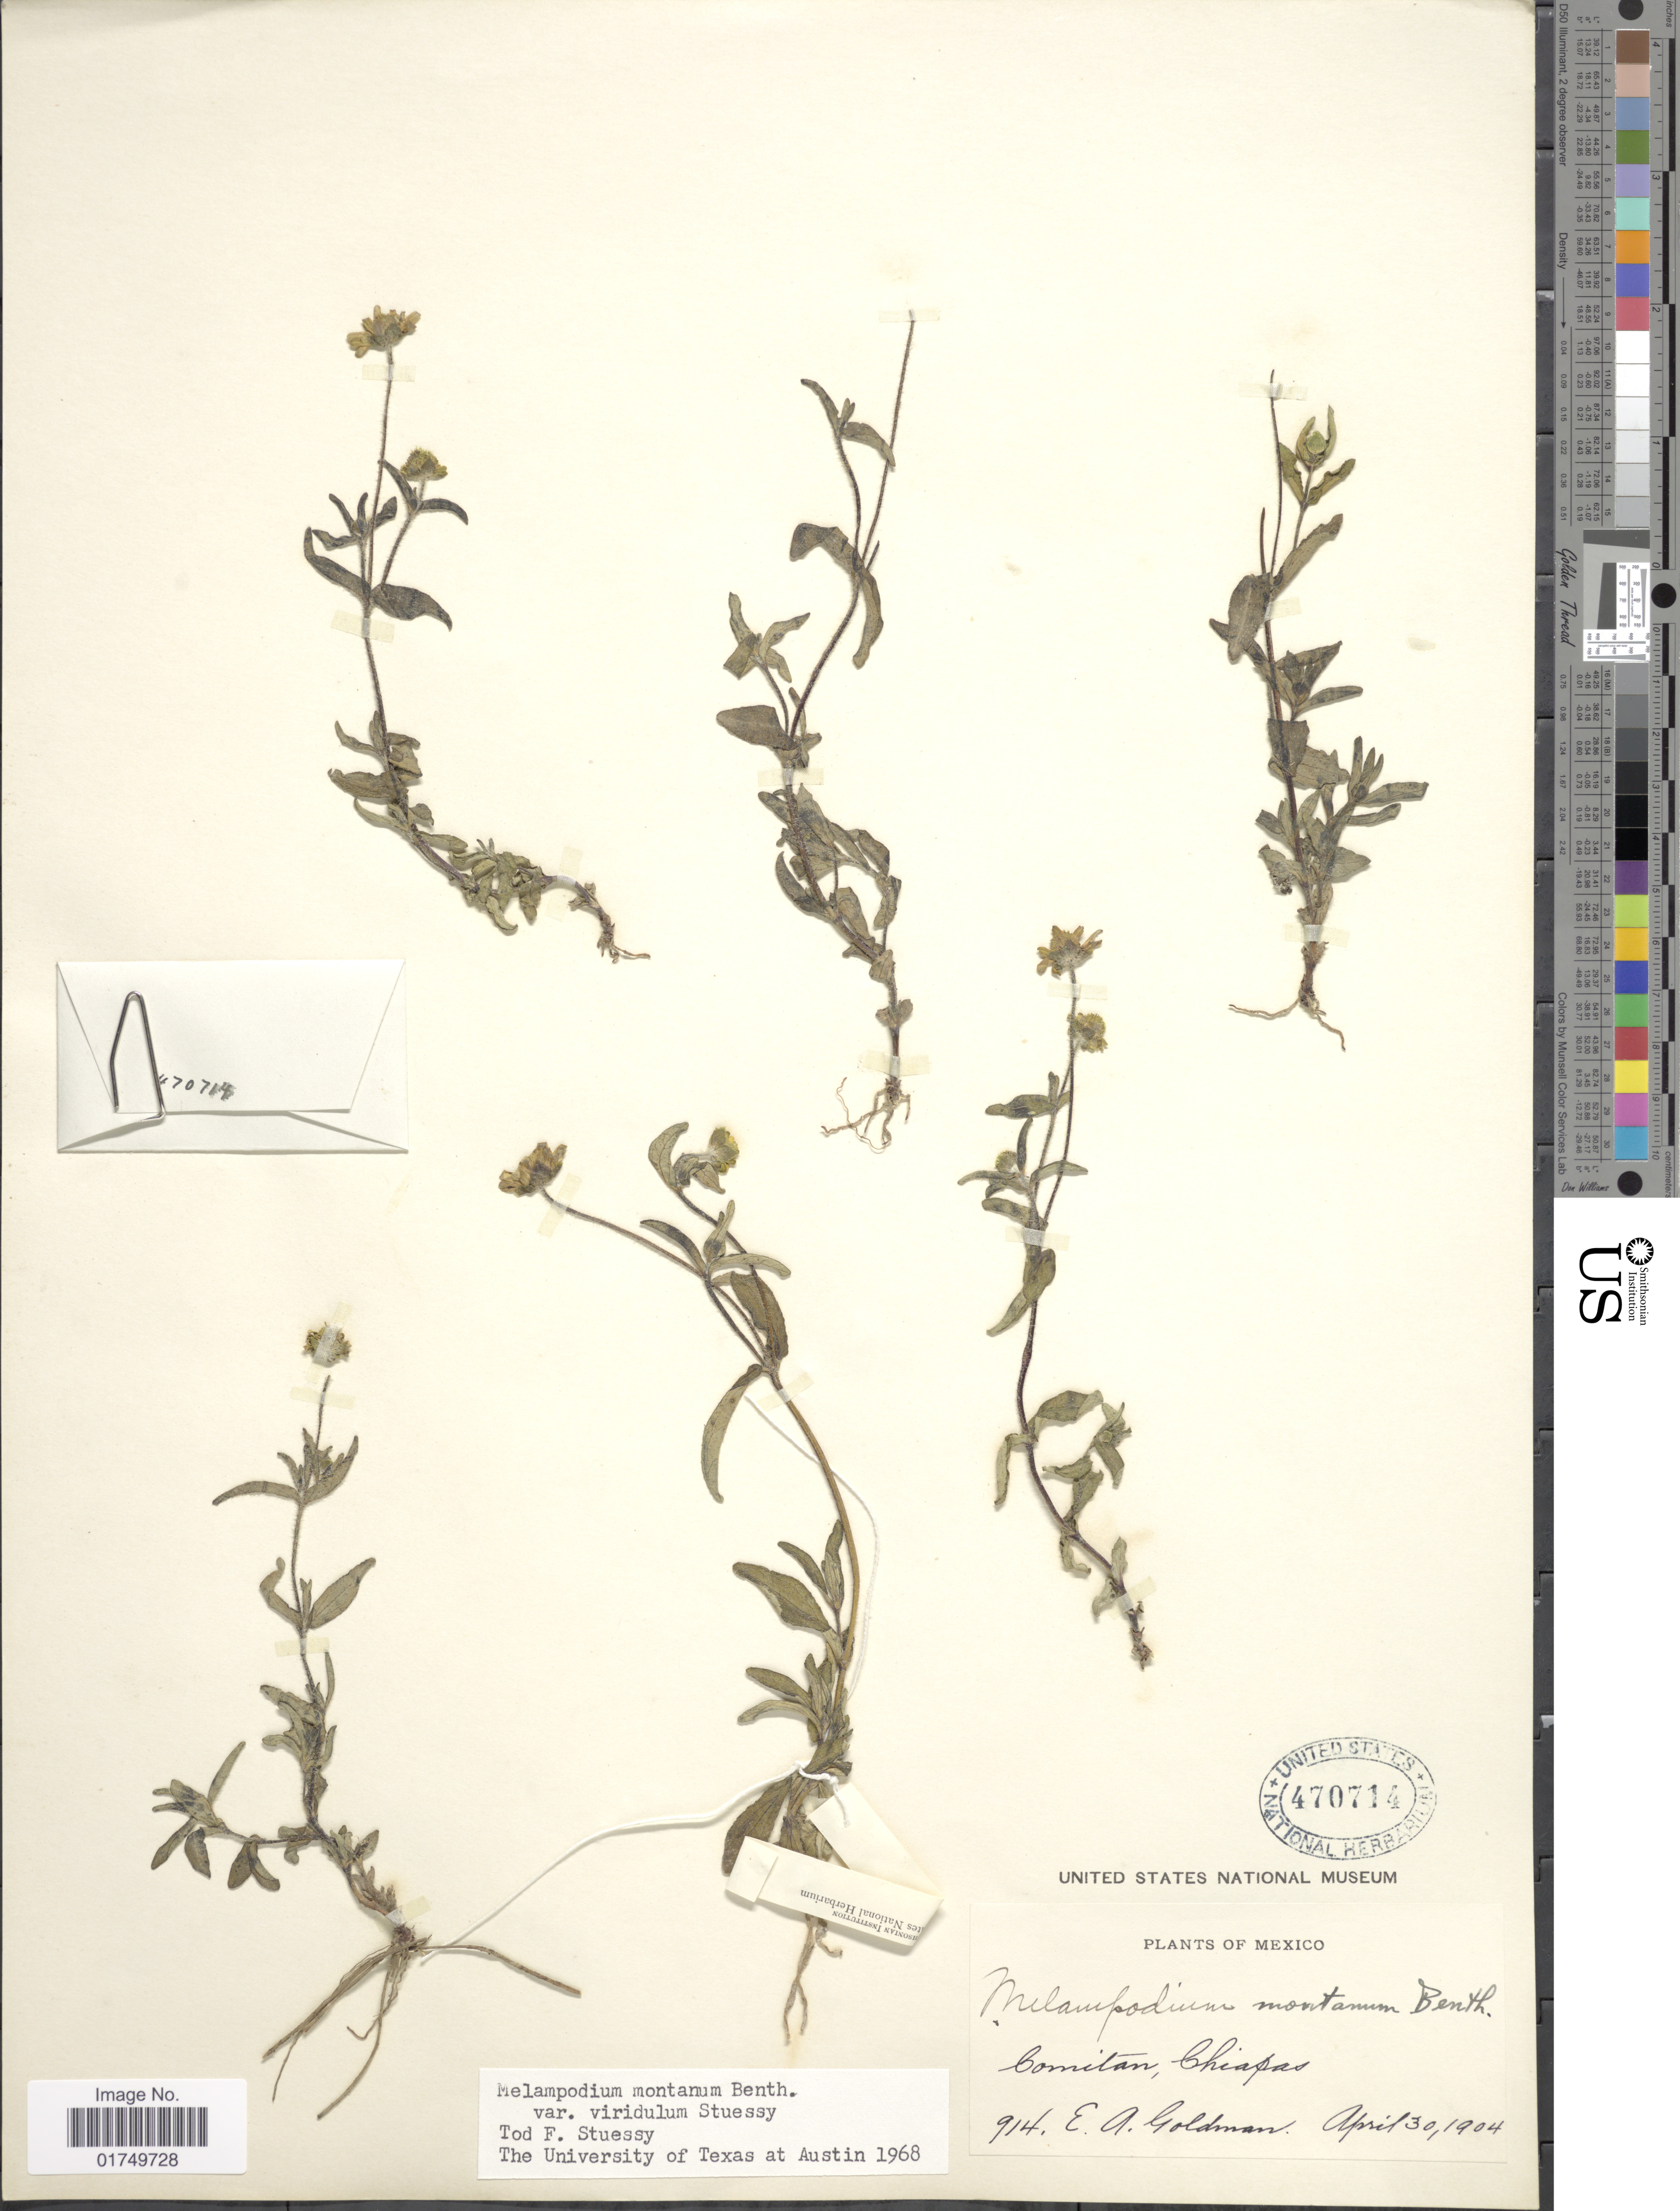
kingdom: Plantae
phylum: Tracheophyta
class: Magnoliopsida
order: Asterales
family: Asteraceae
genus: Melampodium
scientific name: Melampodium montanum var. viridulum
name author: Stuessy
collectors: E. A. Goldman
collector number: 914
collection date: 1904-04-30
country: Mexico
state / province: Chiapas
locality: Comitan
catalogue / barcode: US 470714